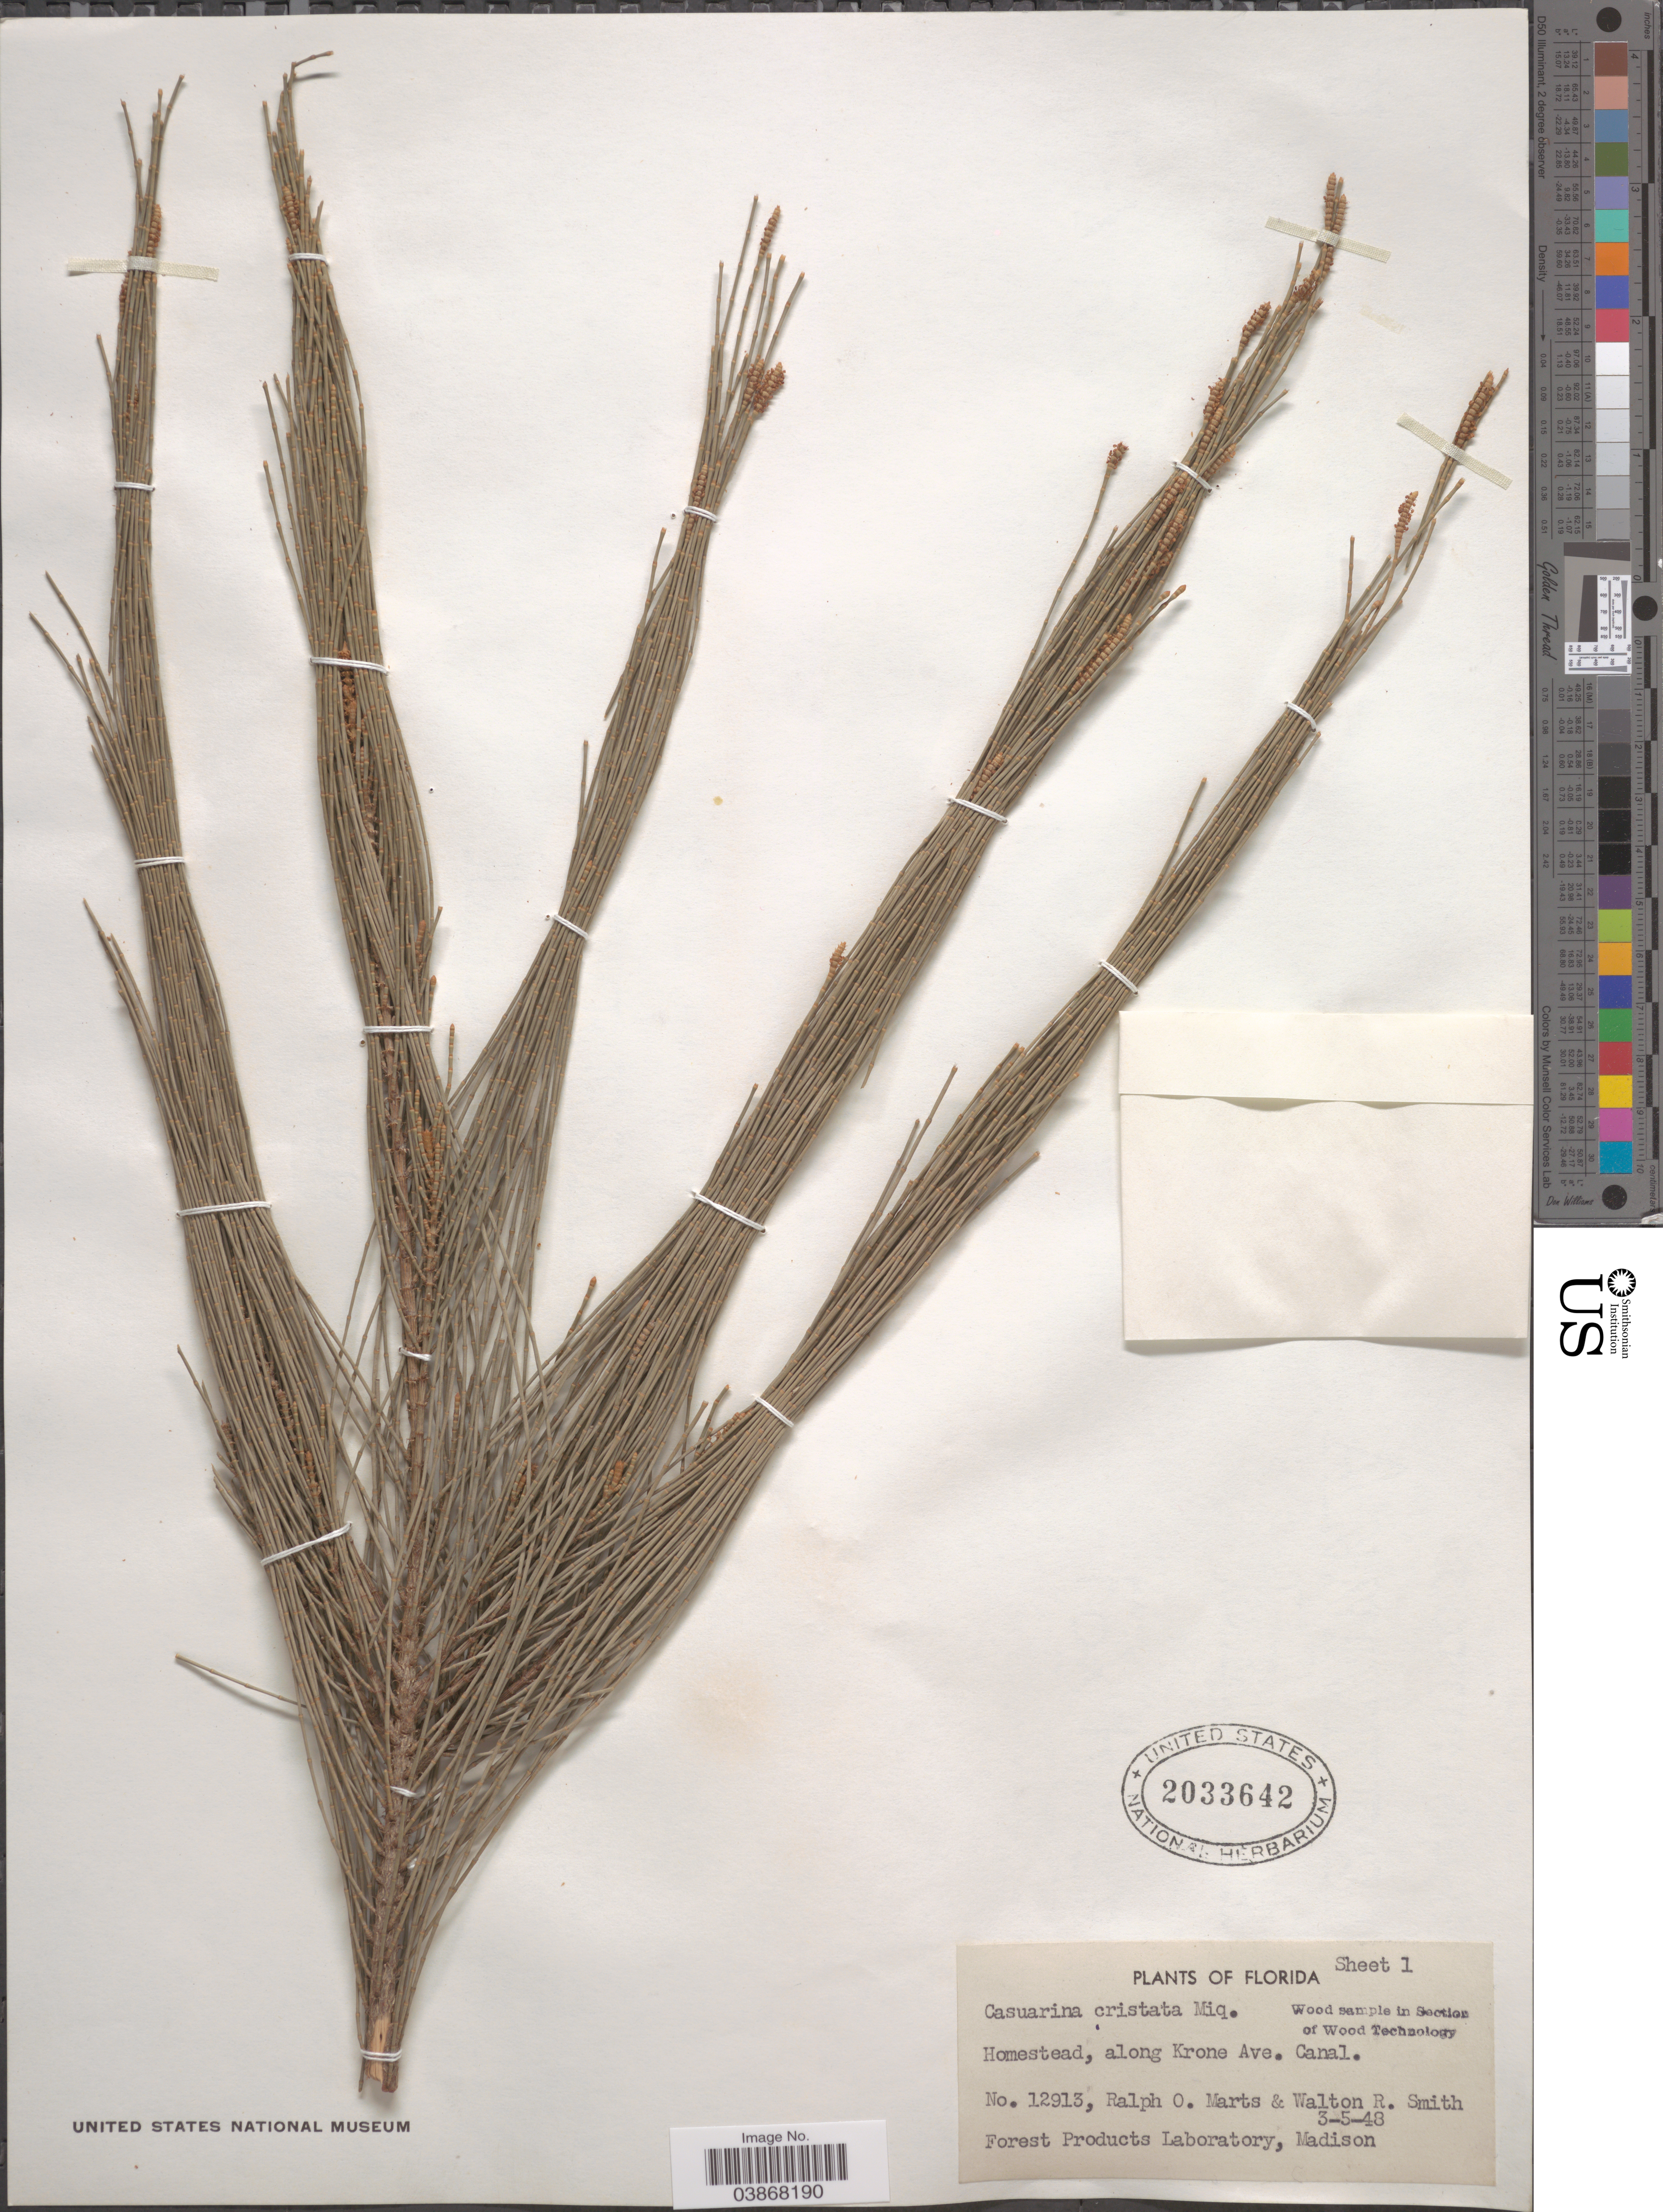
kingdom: Plantae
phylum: Tracheophyta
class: Magnoliopsida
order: Fagales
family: Casuarinaceae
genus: Casuarina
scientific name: Casuarina cristata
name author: Miq.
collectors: R. Marts & W. Smith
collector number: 12913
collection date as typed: Transcribed d/m/y: 5/3/48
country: United States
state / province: Florida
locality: Homestead, along Krone Ave. Canal.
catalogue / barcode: US 2033642